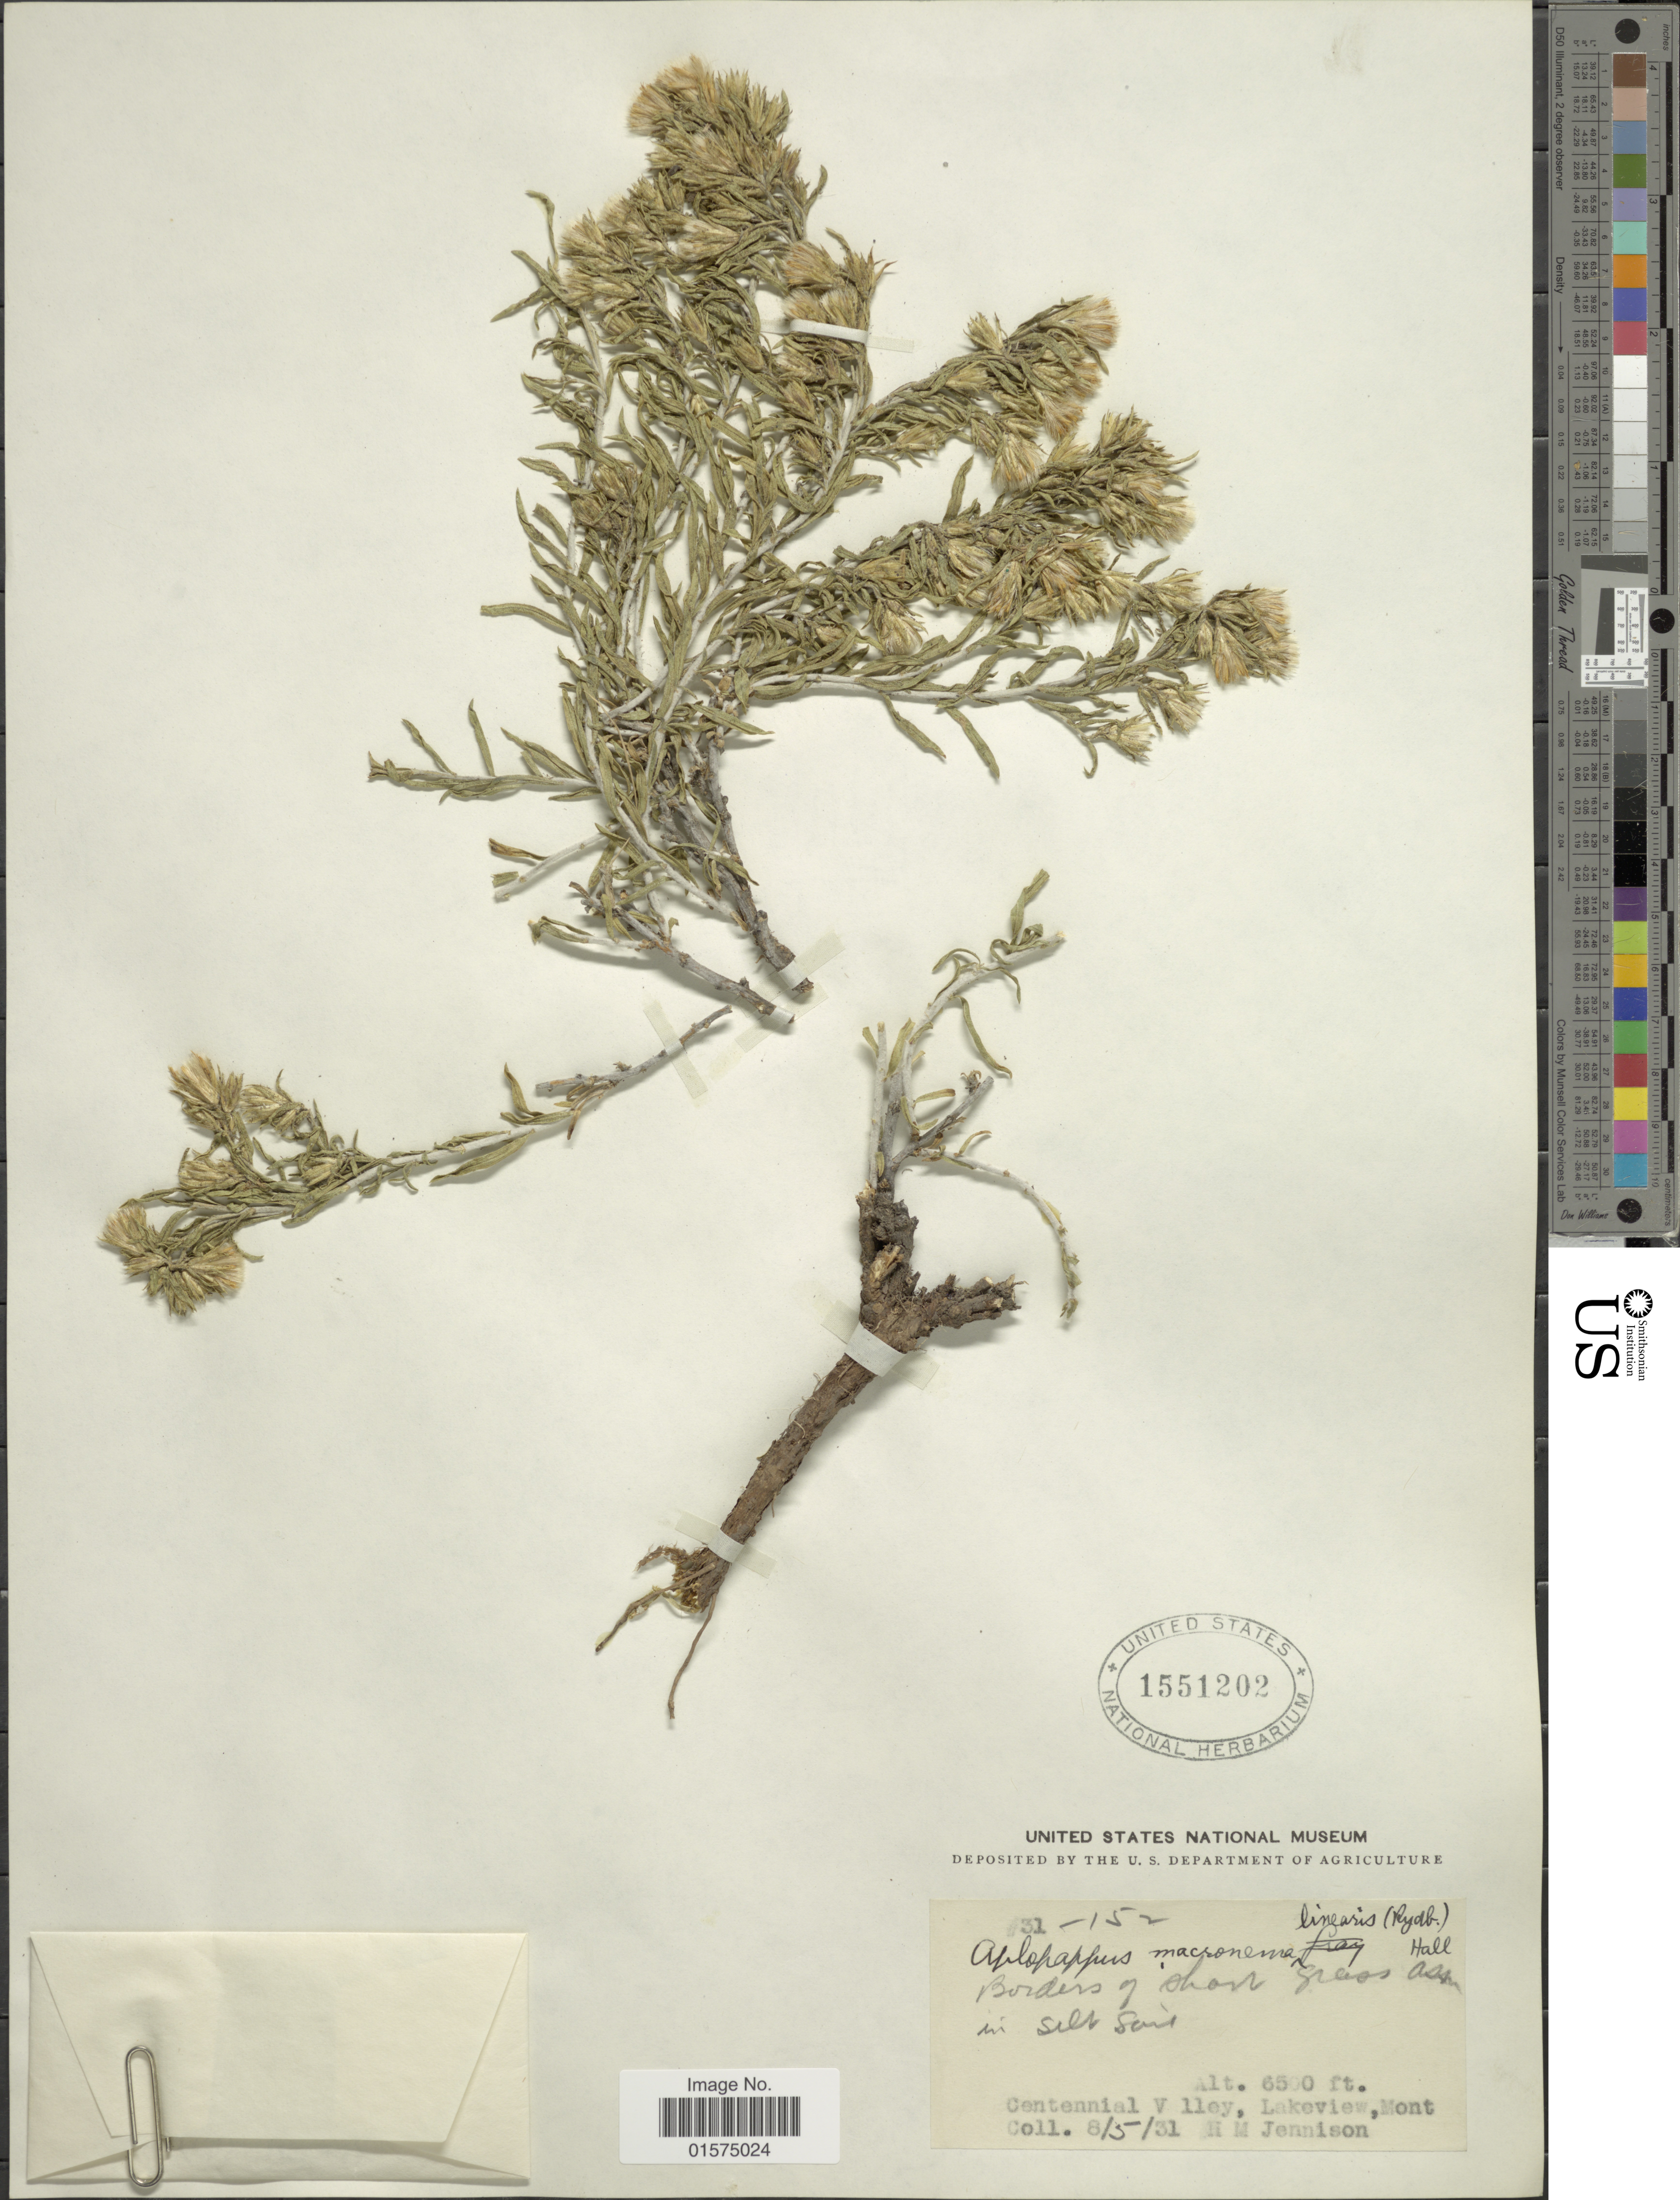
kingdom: Plantae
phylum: Tracheophyta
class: Magnoliopsida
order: Asterales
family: Asteraceae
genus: Ericameria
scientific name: Ericameria linearis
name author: (Rydb.) R.P.Roberts &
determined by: Urbatsch, Lowell E., Curator (LSU), Louisiana State University (UNITED STATES)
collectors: H. Jennison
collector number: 31-152*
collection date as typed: Transcribed d/m/y: 5/8/31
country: United States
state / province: Montana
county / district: Beaverhead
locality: Centennial Valley, Lakeview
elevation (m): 1981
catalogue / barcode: US 1551202